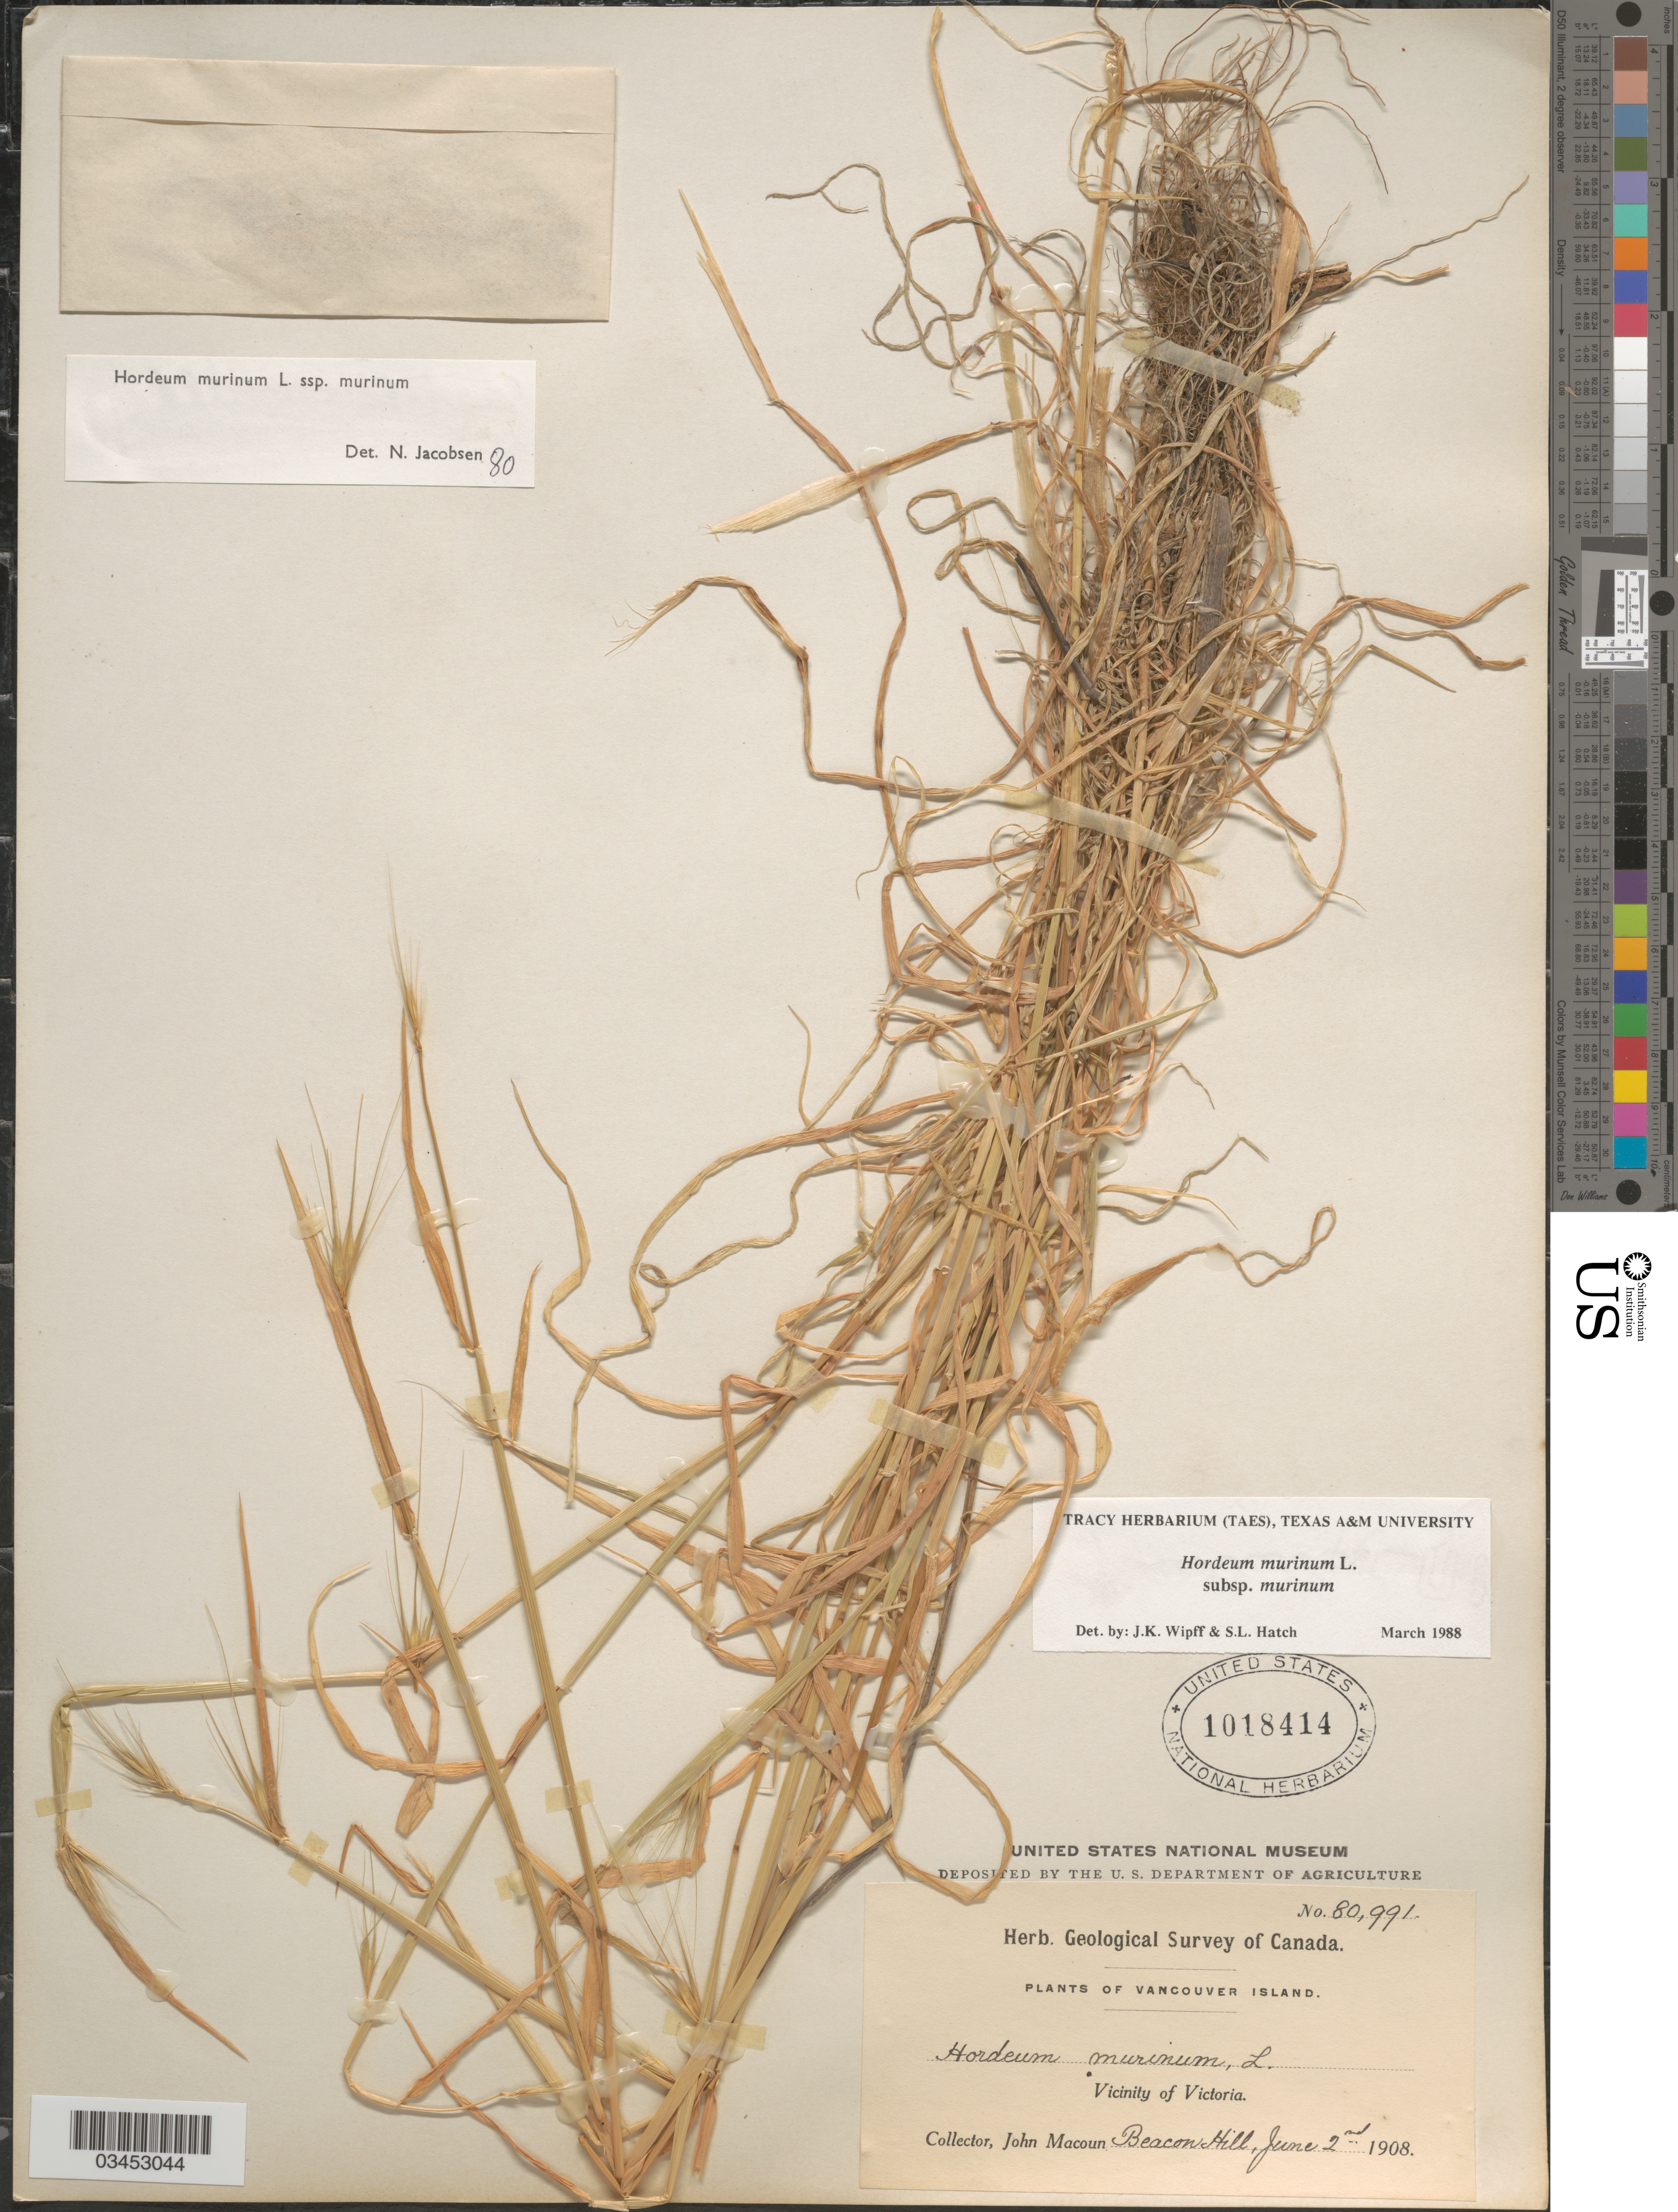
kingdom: Plantae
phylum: Tracheophyta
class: Liliopsida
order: Poales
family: Poaceae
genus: Hordeum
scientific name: Hordeum murinum subsp. murinum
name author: L.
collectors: J. Macoun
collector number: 80991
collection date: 1908-06-02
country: Canada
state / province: British Columbia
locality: Geological Survey of Canada. Vancouver Island. Vicinity of Victoria. Beacon Hill.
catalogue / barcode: US 1018414